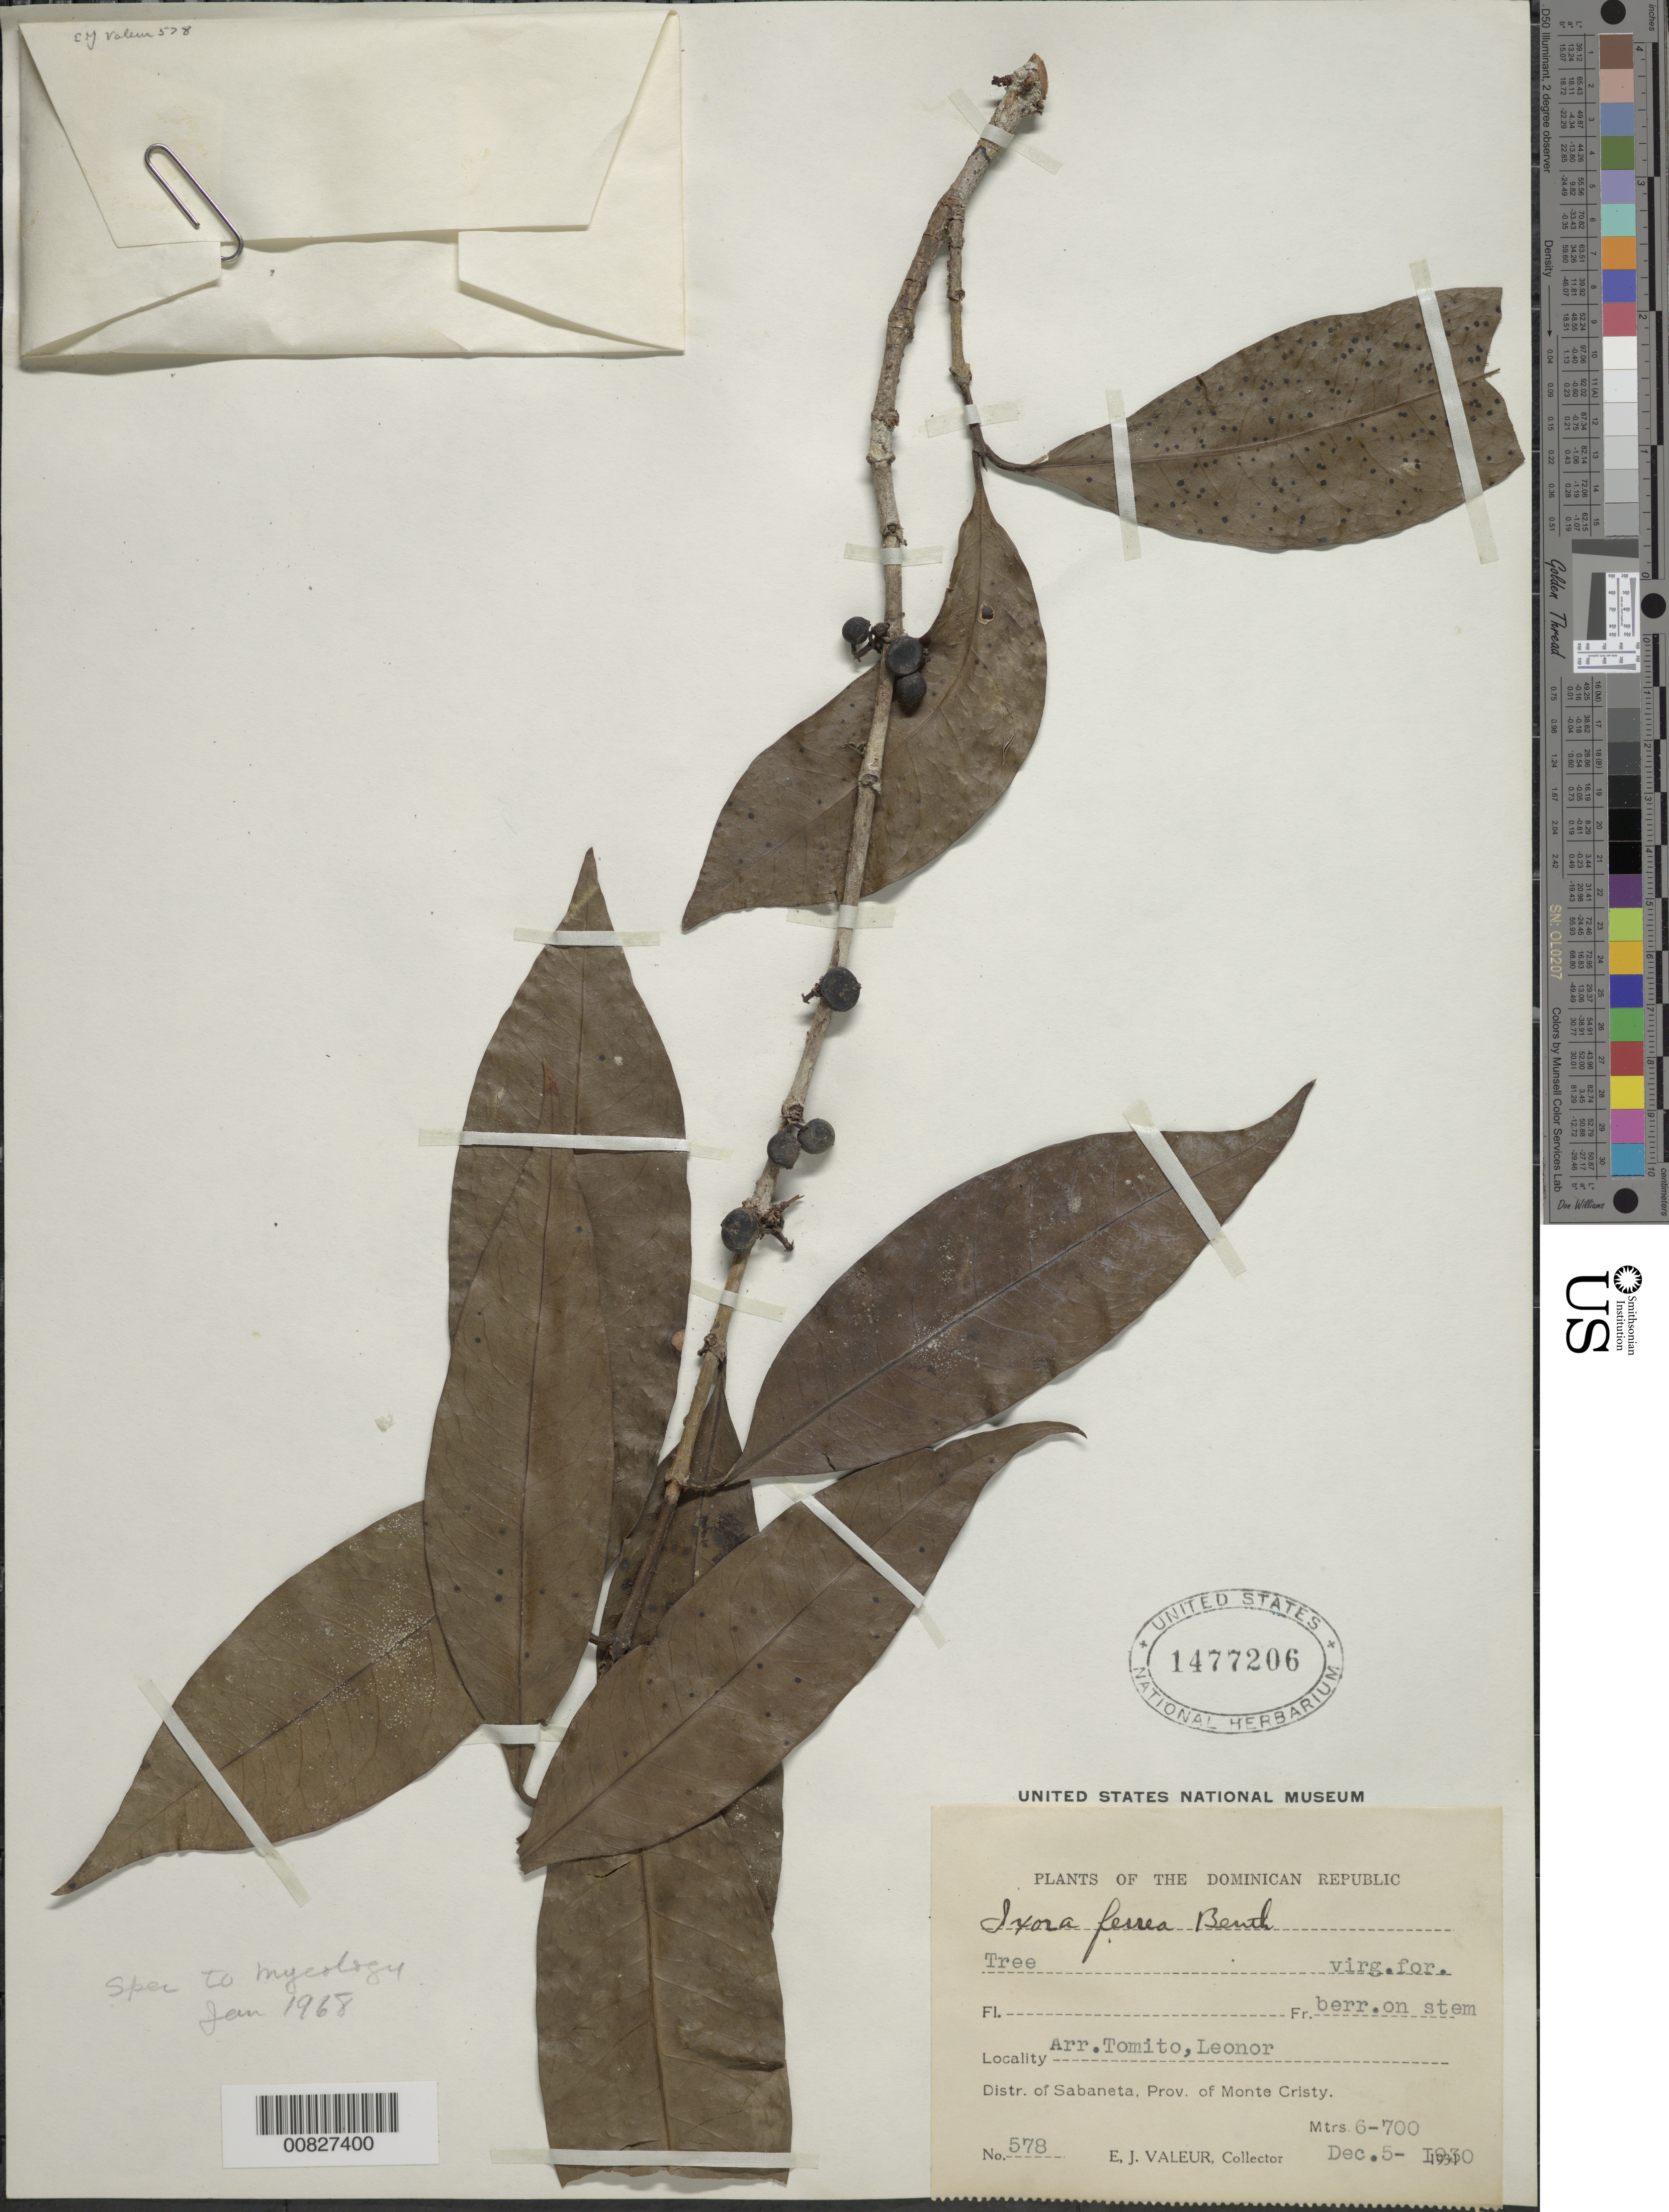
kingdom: Plantae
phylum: Tracheophyta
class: Magnoliopsida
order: Gentianales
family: Rubiaceae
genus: Ixora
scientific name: Ixora ferrea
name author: (Jacq.) Benth.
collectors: E. Valeur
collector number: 578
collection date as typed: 05 Dec 1930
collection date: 1930-12-05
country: Dominican Republic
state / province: Monte Cristi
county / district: Sabaneta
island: Hispaniola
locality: Arroyo Tomito, Leonor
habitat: Virgin forest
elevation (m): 600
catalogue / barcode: US 1477206